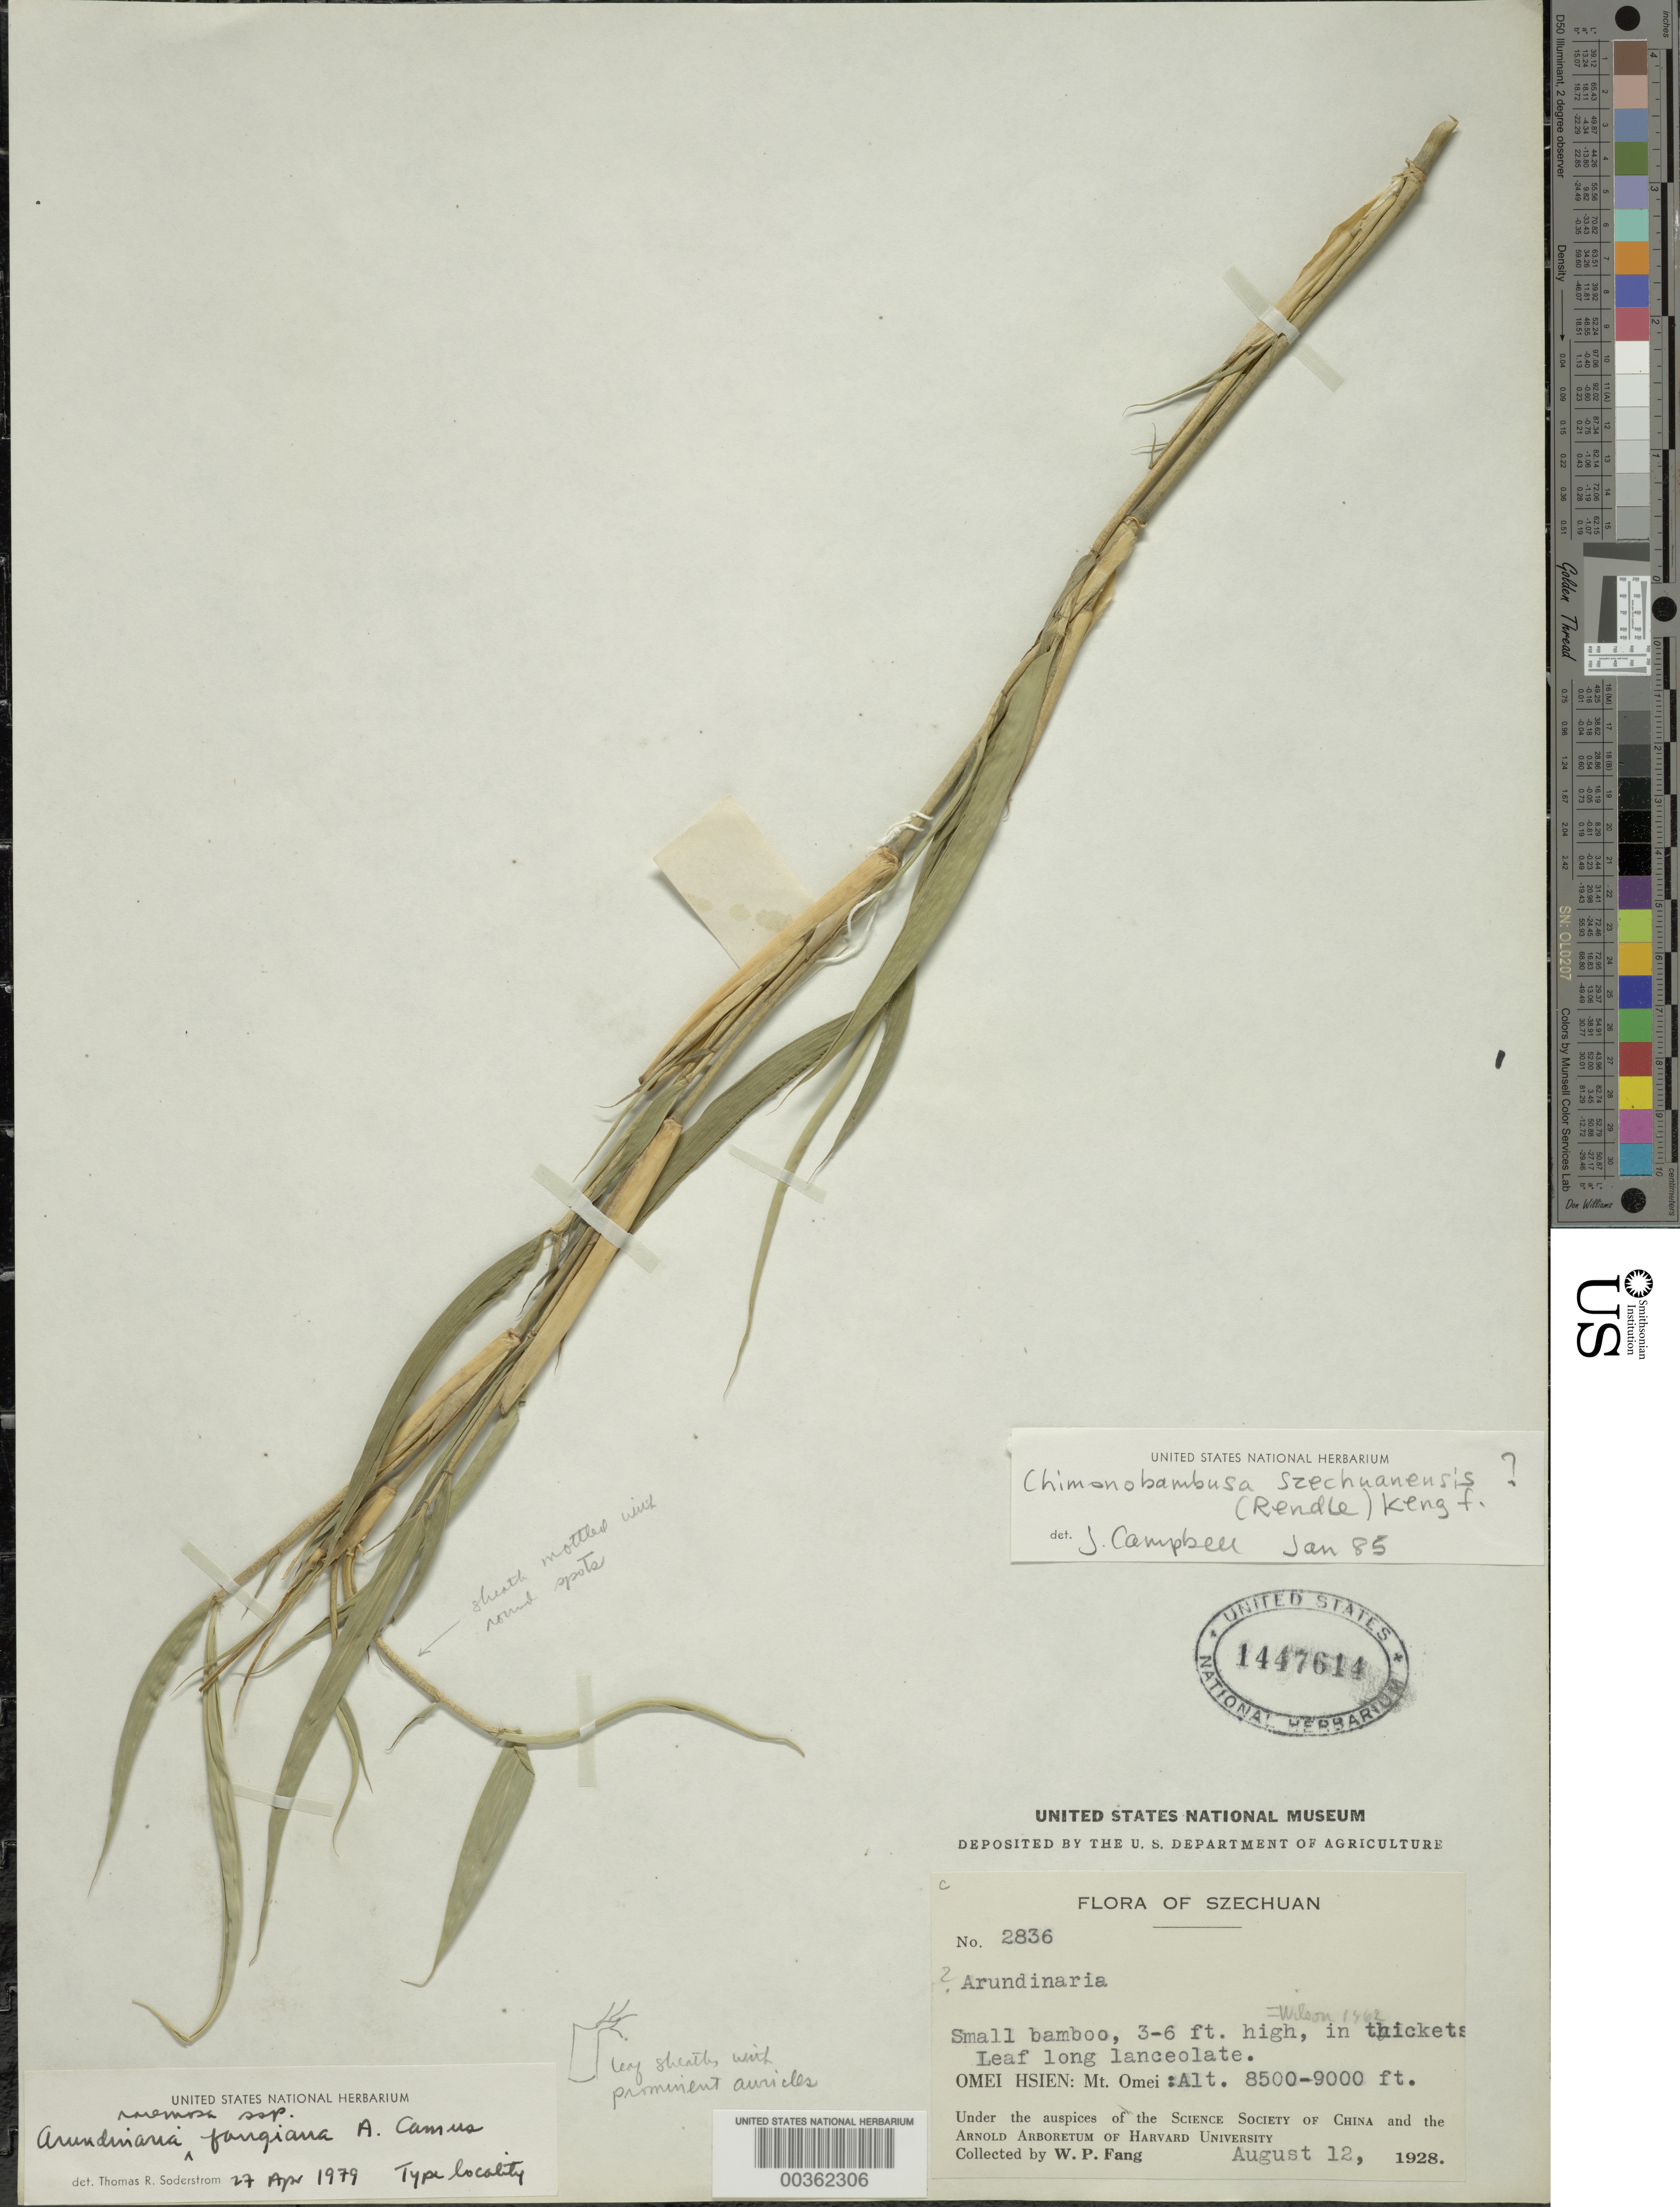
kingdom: Plantae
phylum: Tracheophyta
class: Liliopsida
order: Poales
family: Poaceae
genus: Chimonobambusa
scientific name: Chimonobambusa szechuanensis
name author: (Rendle) Keng f.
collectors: W. P. Fang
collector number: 2836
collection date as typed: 12 Aug 1928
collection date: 1928-08-12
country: China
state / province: Sichuan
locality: Omei-hsien, mt. omei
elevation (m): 2591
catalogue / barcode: US 1447614